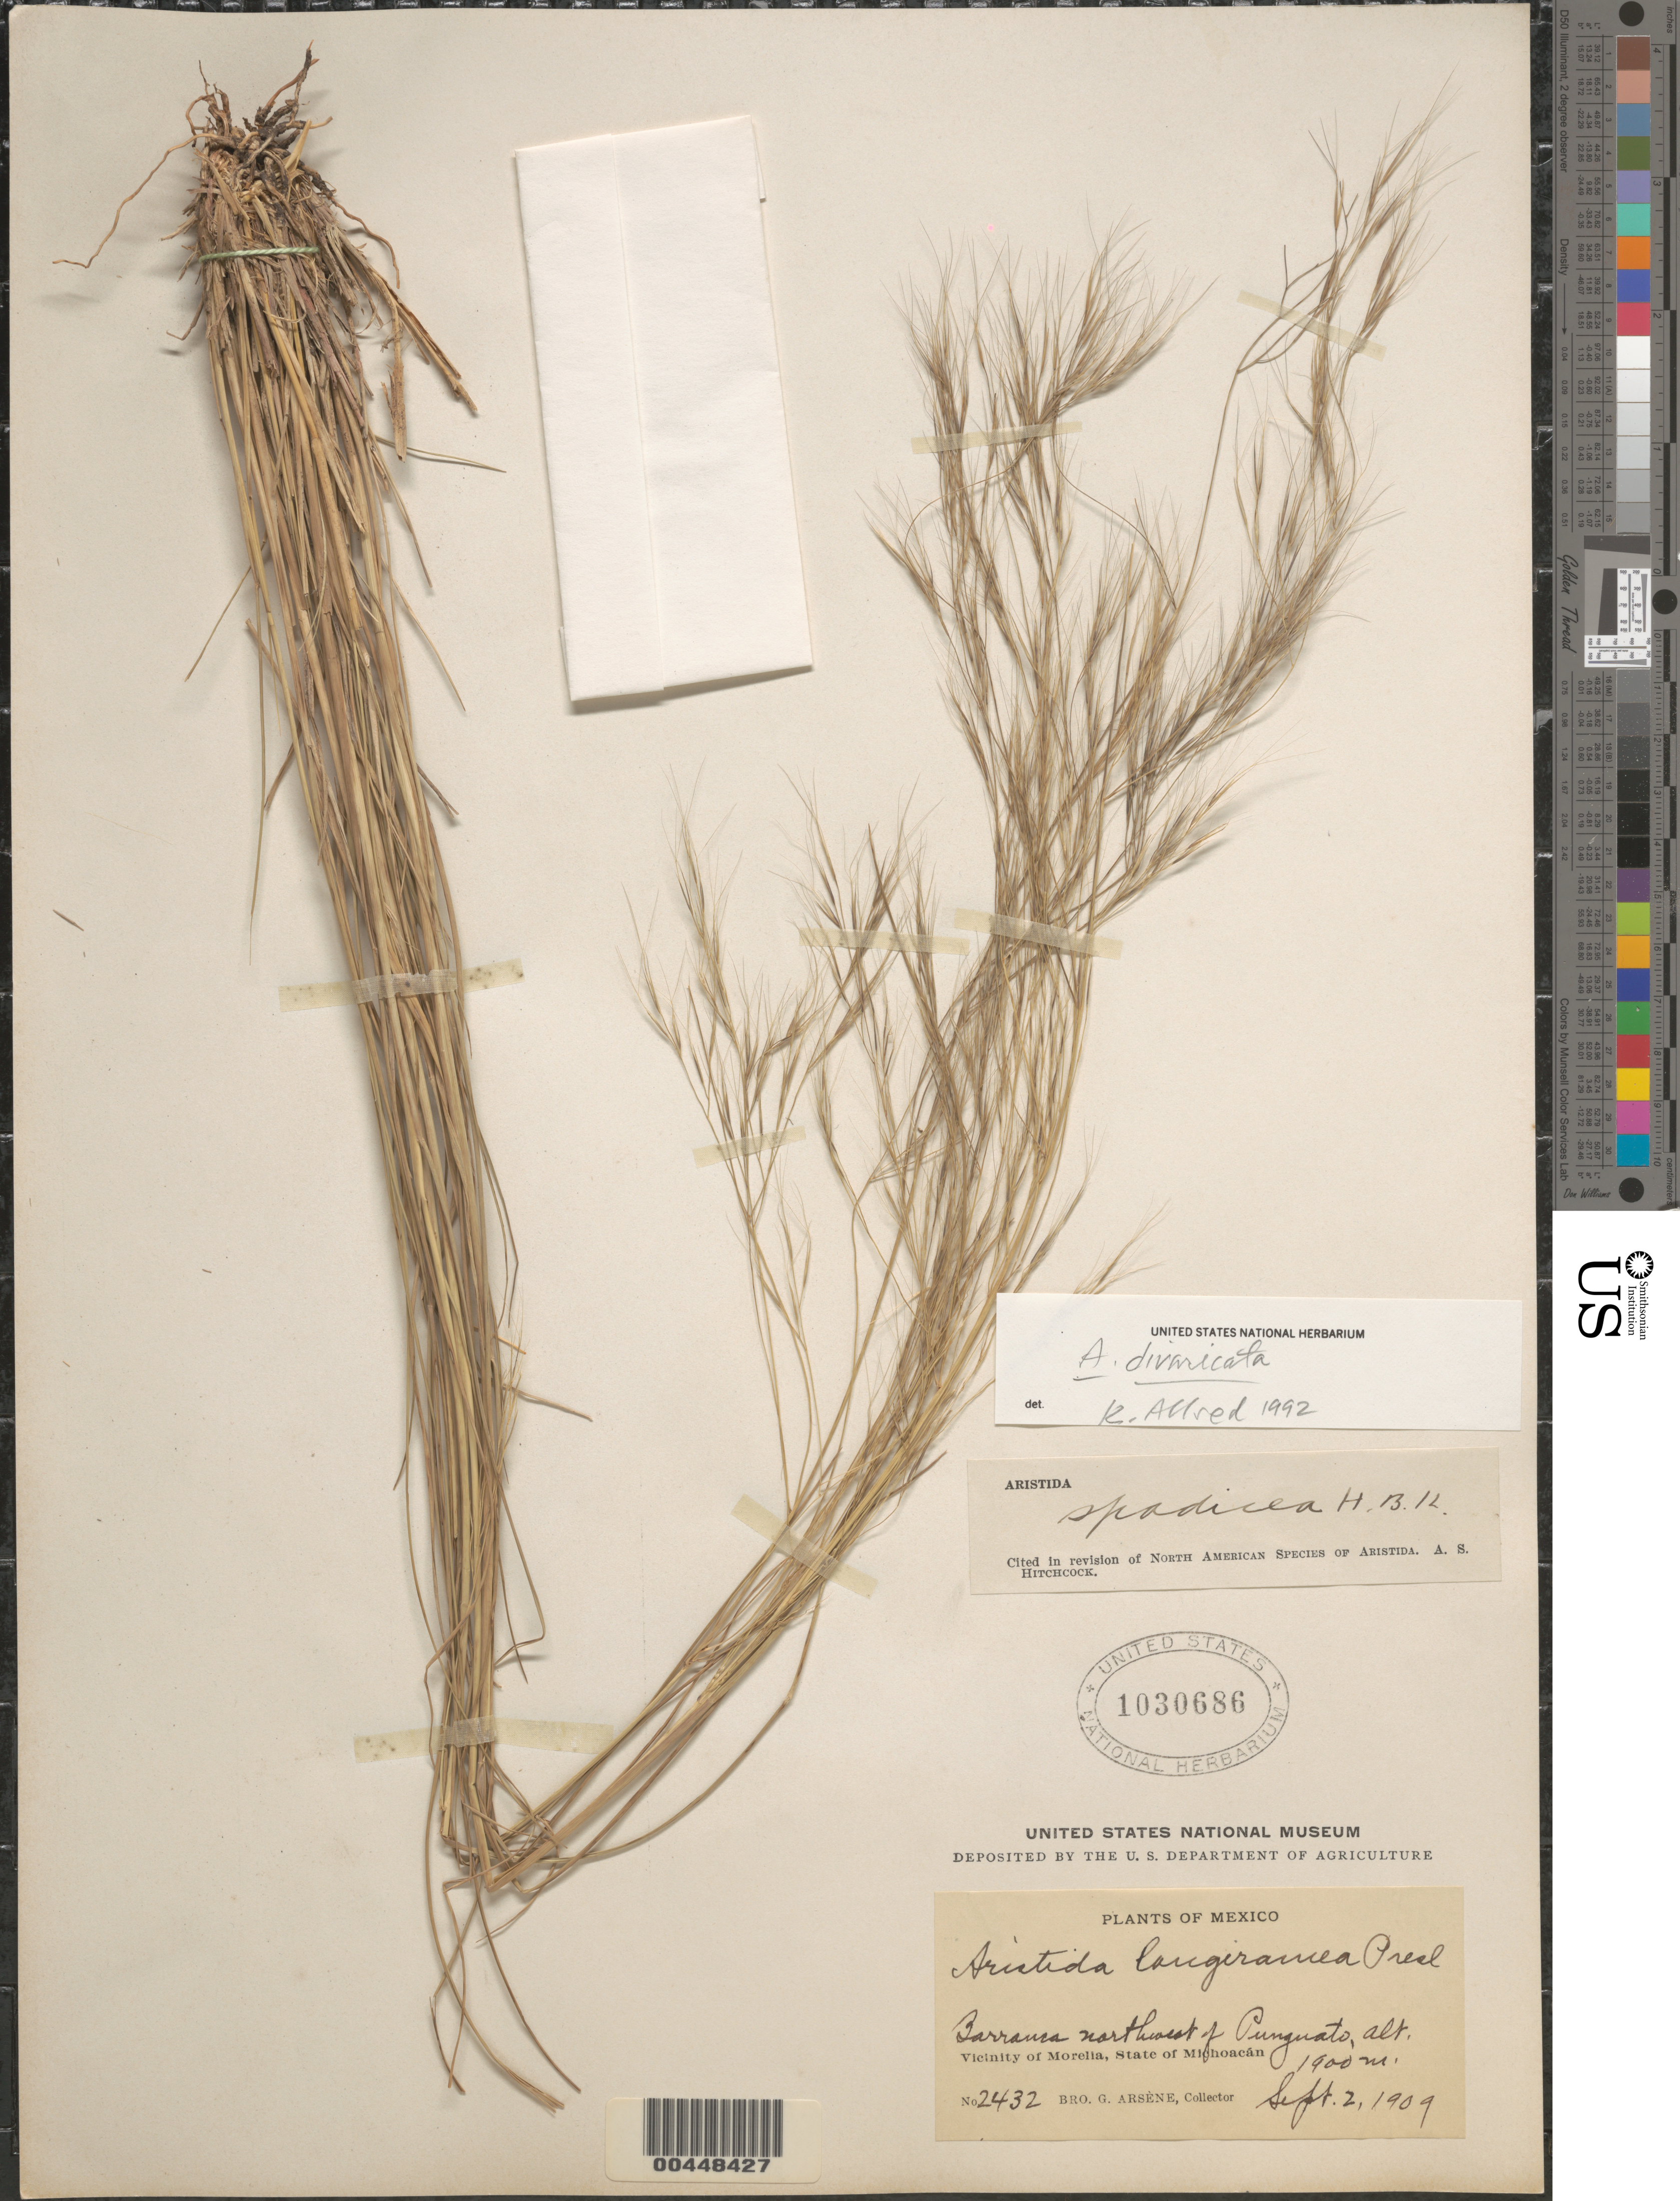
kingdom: Plantae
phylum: Tracheophyta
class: Liliopsida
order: Poales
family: Poaceae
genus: Aristida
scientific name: Aristida divaricata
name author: Humb. & Bonpl. ex Willd.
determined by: Allred, K.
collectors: Bro. G. Arsène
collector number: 2432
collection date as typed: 2 Sep 1909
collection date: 1909-09-02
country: Mexico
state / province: Michoacán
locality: Vicinity of Morelia, Barranca NW of Punguato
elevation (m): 1900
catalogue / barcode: US 1030686